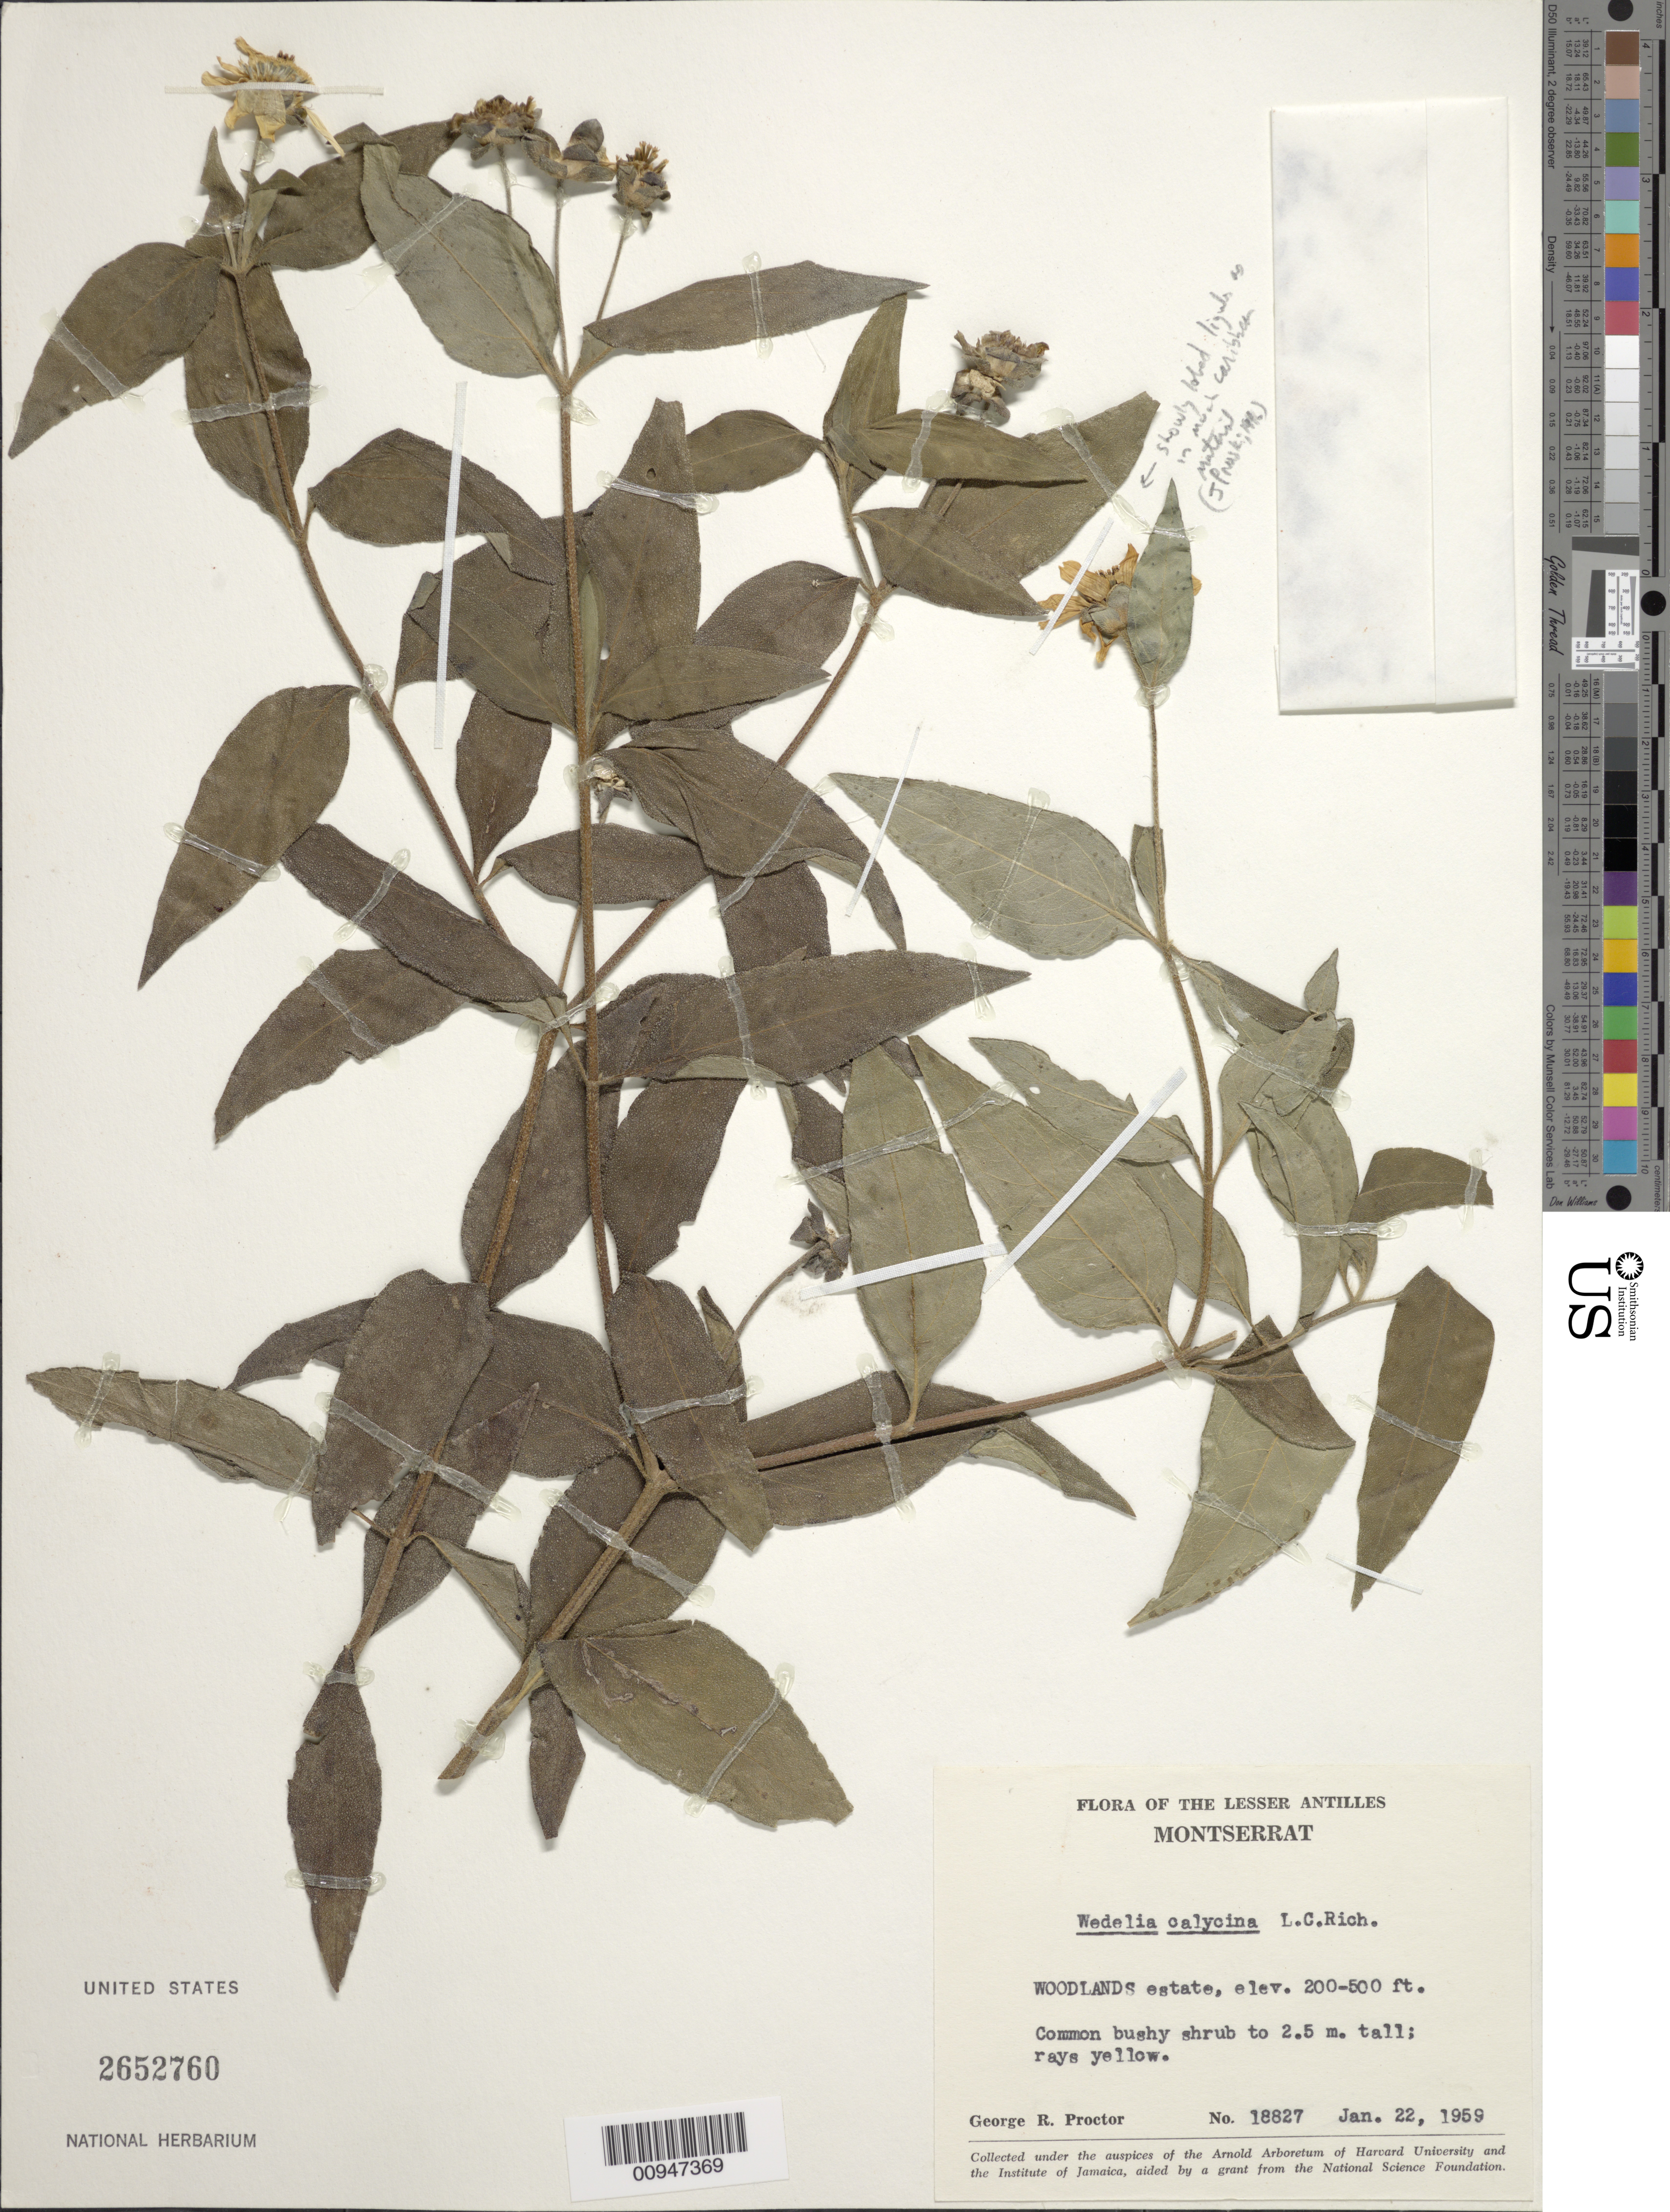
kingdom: Plantae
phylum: Tracheophyta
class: Magnoliopsida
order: Asterales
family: Asteraceae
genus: Wedelia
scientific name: Wedelia calycina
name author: Rich.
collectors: G. R. Proctor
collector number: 18827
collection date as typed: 22 Jan 1959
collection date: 1959-01-22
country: Montserrat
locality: Woodland Estate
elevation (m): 61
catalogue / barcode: US 2652760